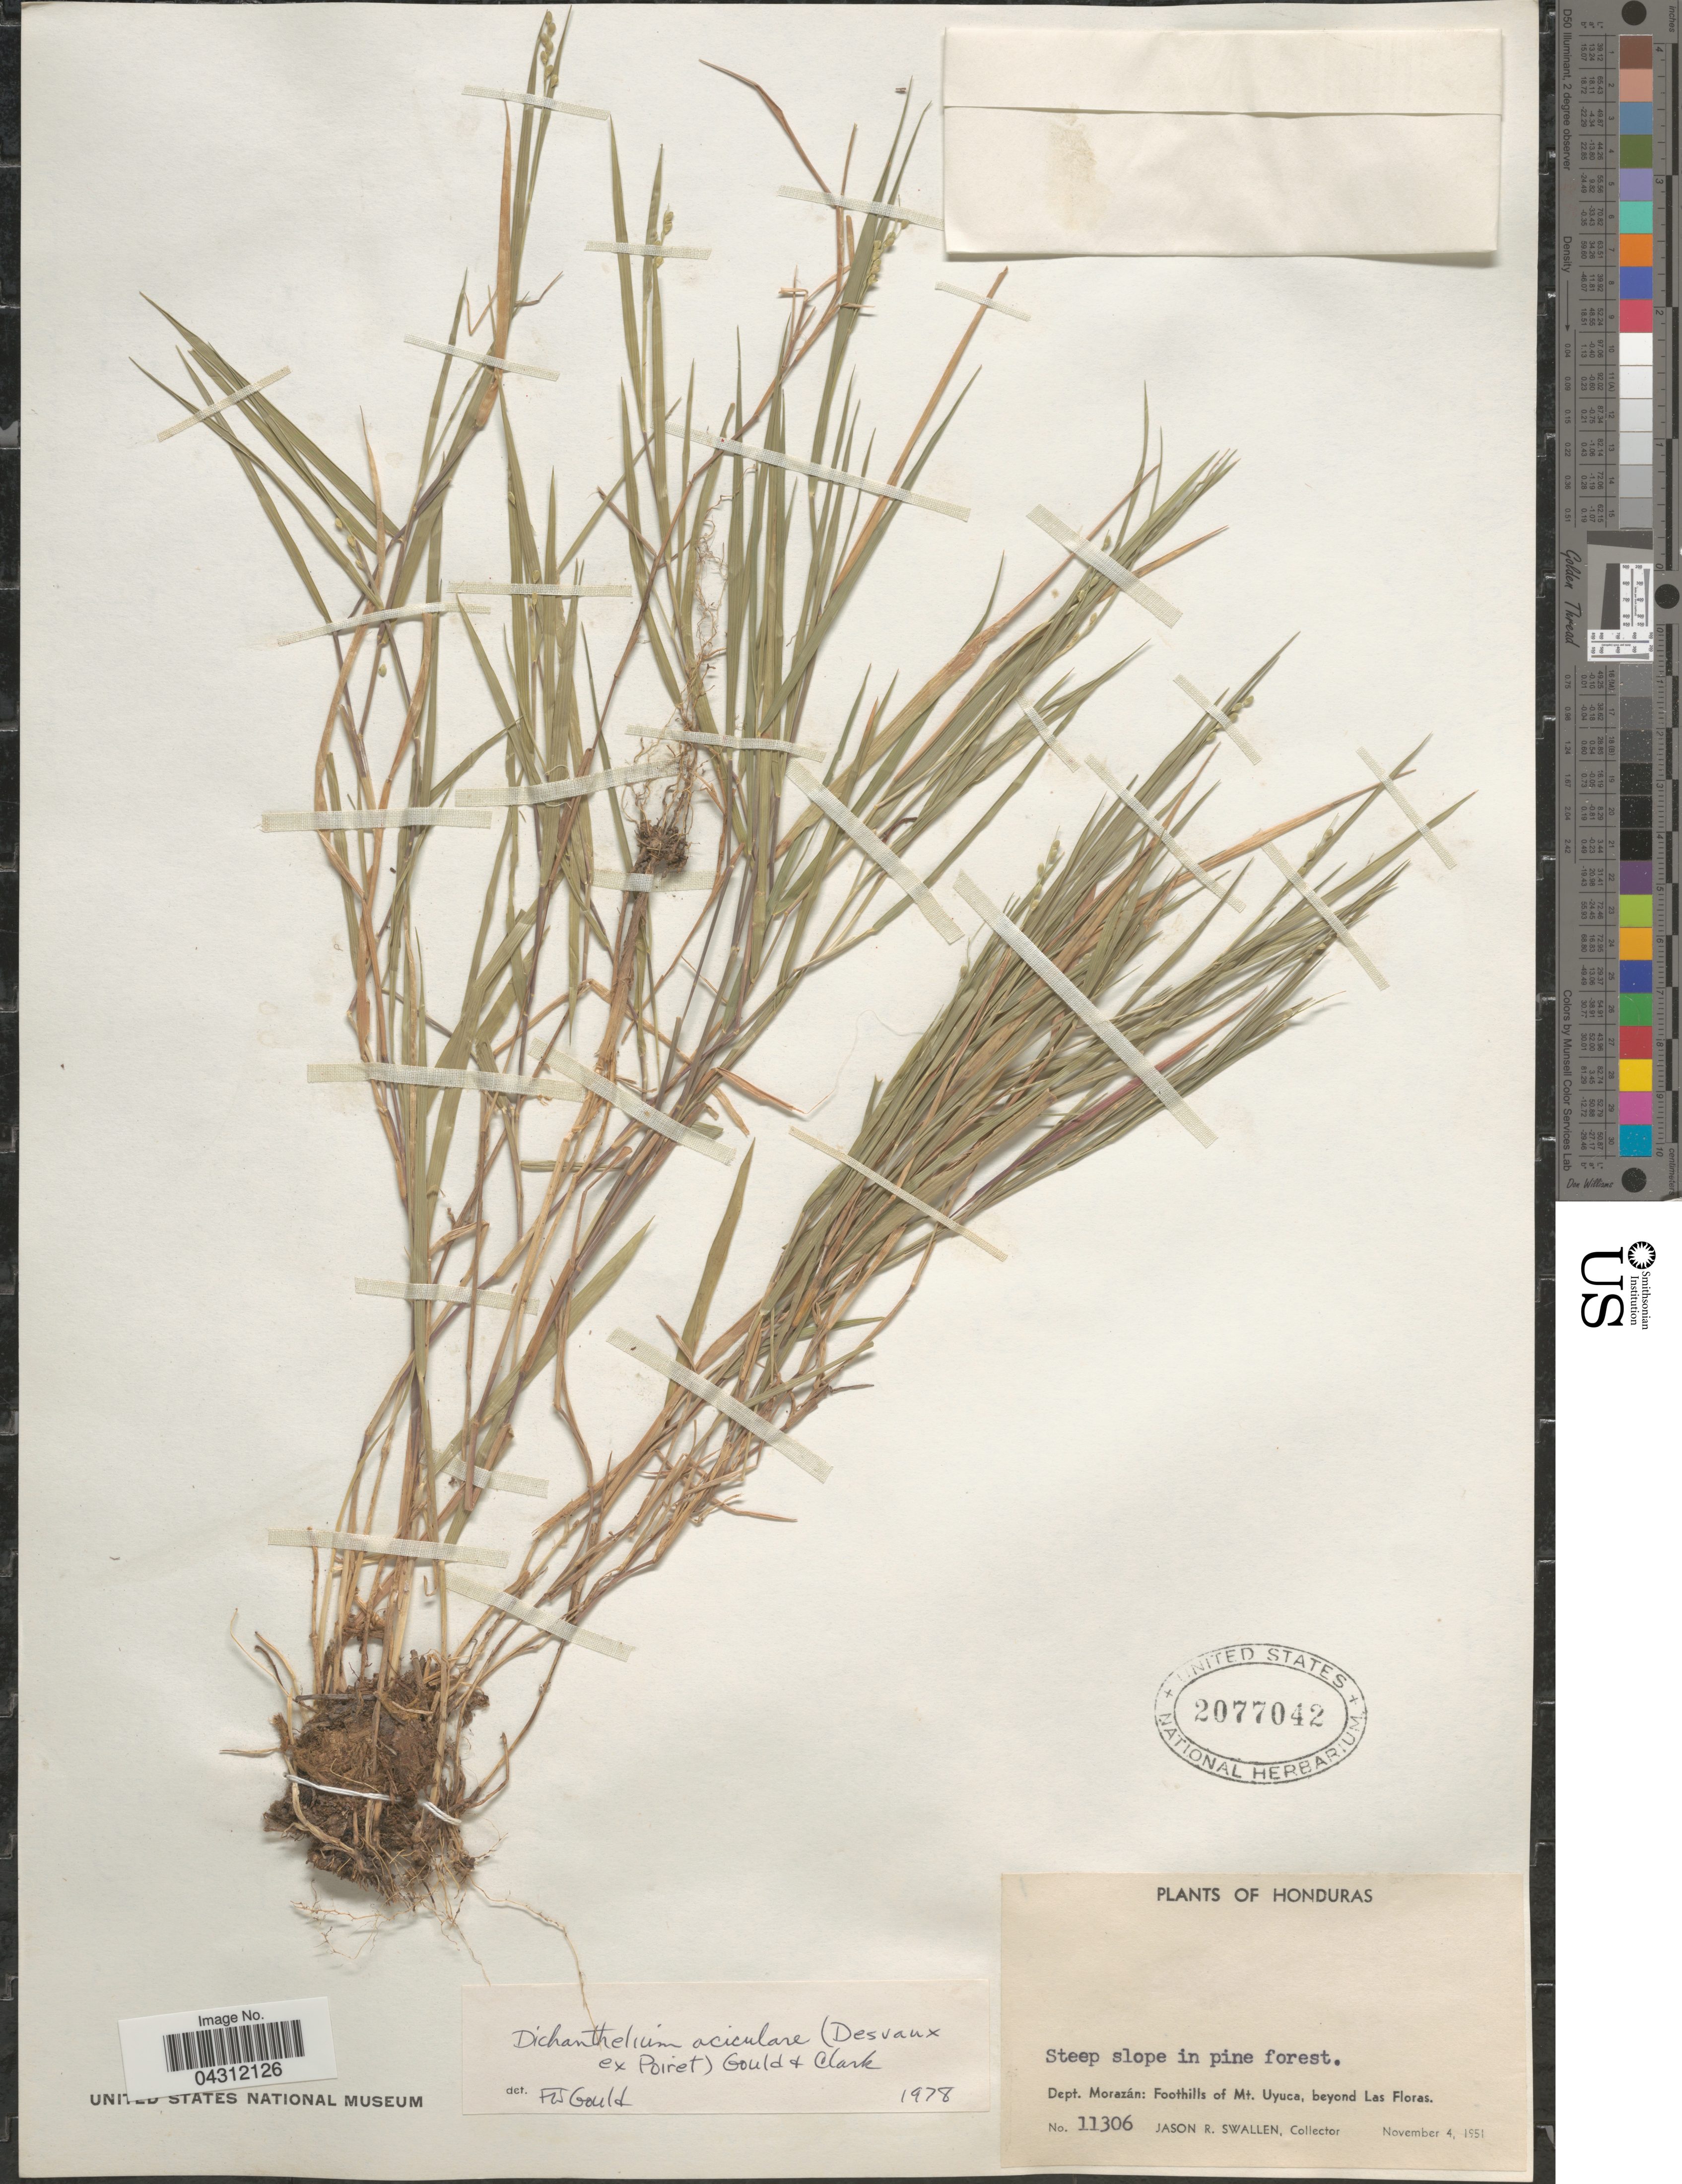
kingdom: Plantae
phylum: Tracheophyta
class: Liliopsida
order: Poales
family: Poaceae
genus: Dichanthelium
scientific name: Dichanthelium aciculare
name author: (Desv. ex Poir.) Gould & C.A. Clark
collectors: J. R. Swallen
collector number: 11306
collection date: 1951-11-04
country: Honduras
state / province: Fco. Morazán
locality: Dept. Morazán: Foothills of Mt. Uyuca, beyond Las Floras.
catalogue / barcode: US 2077042